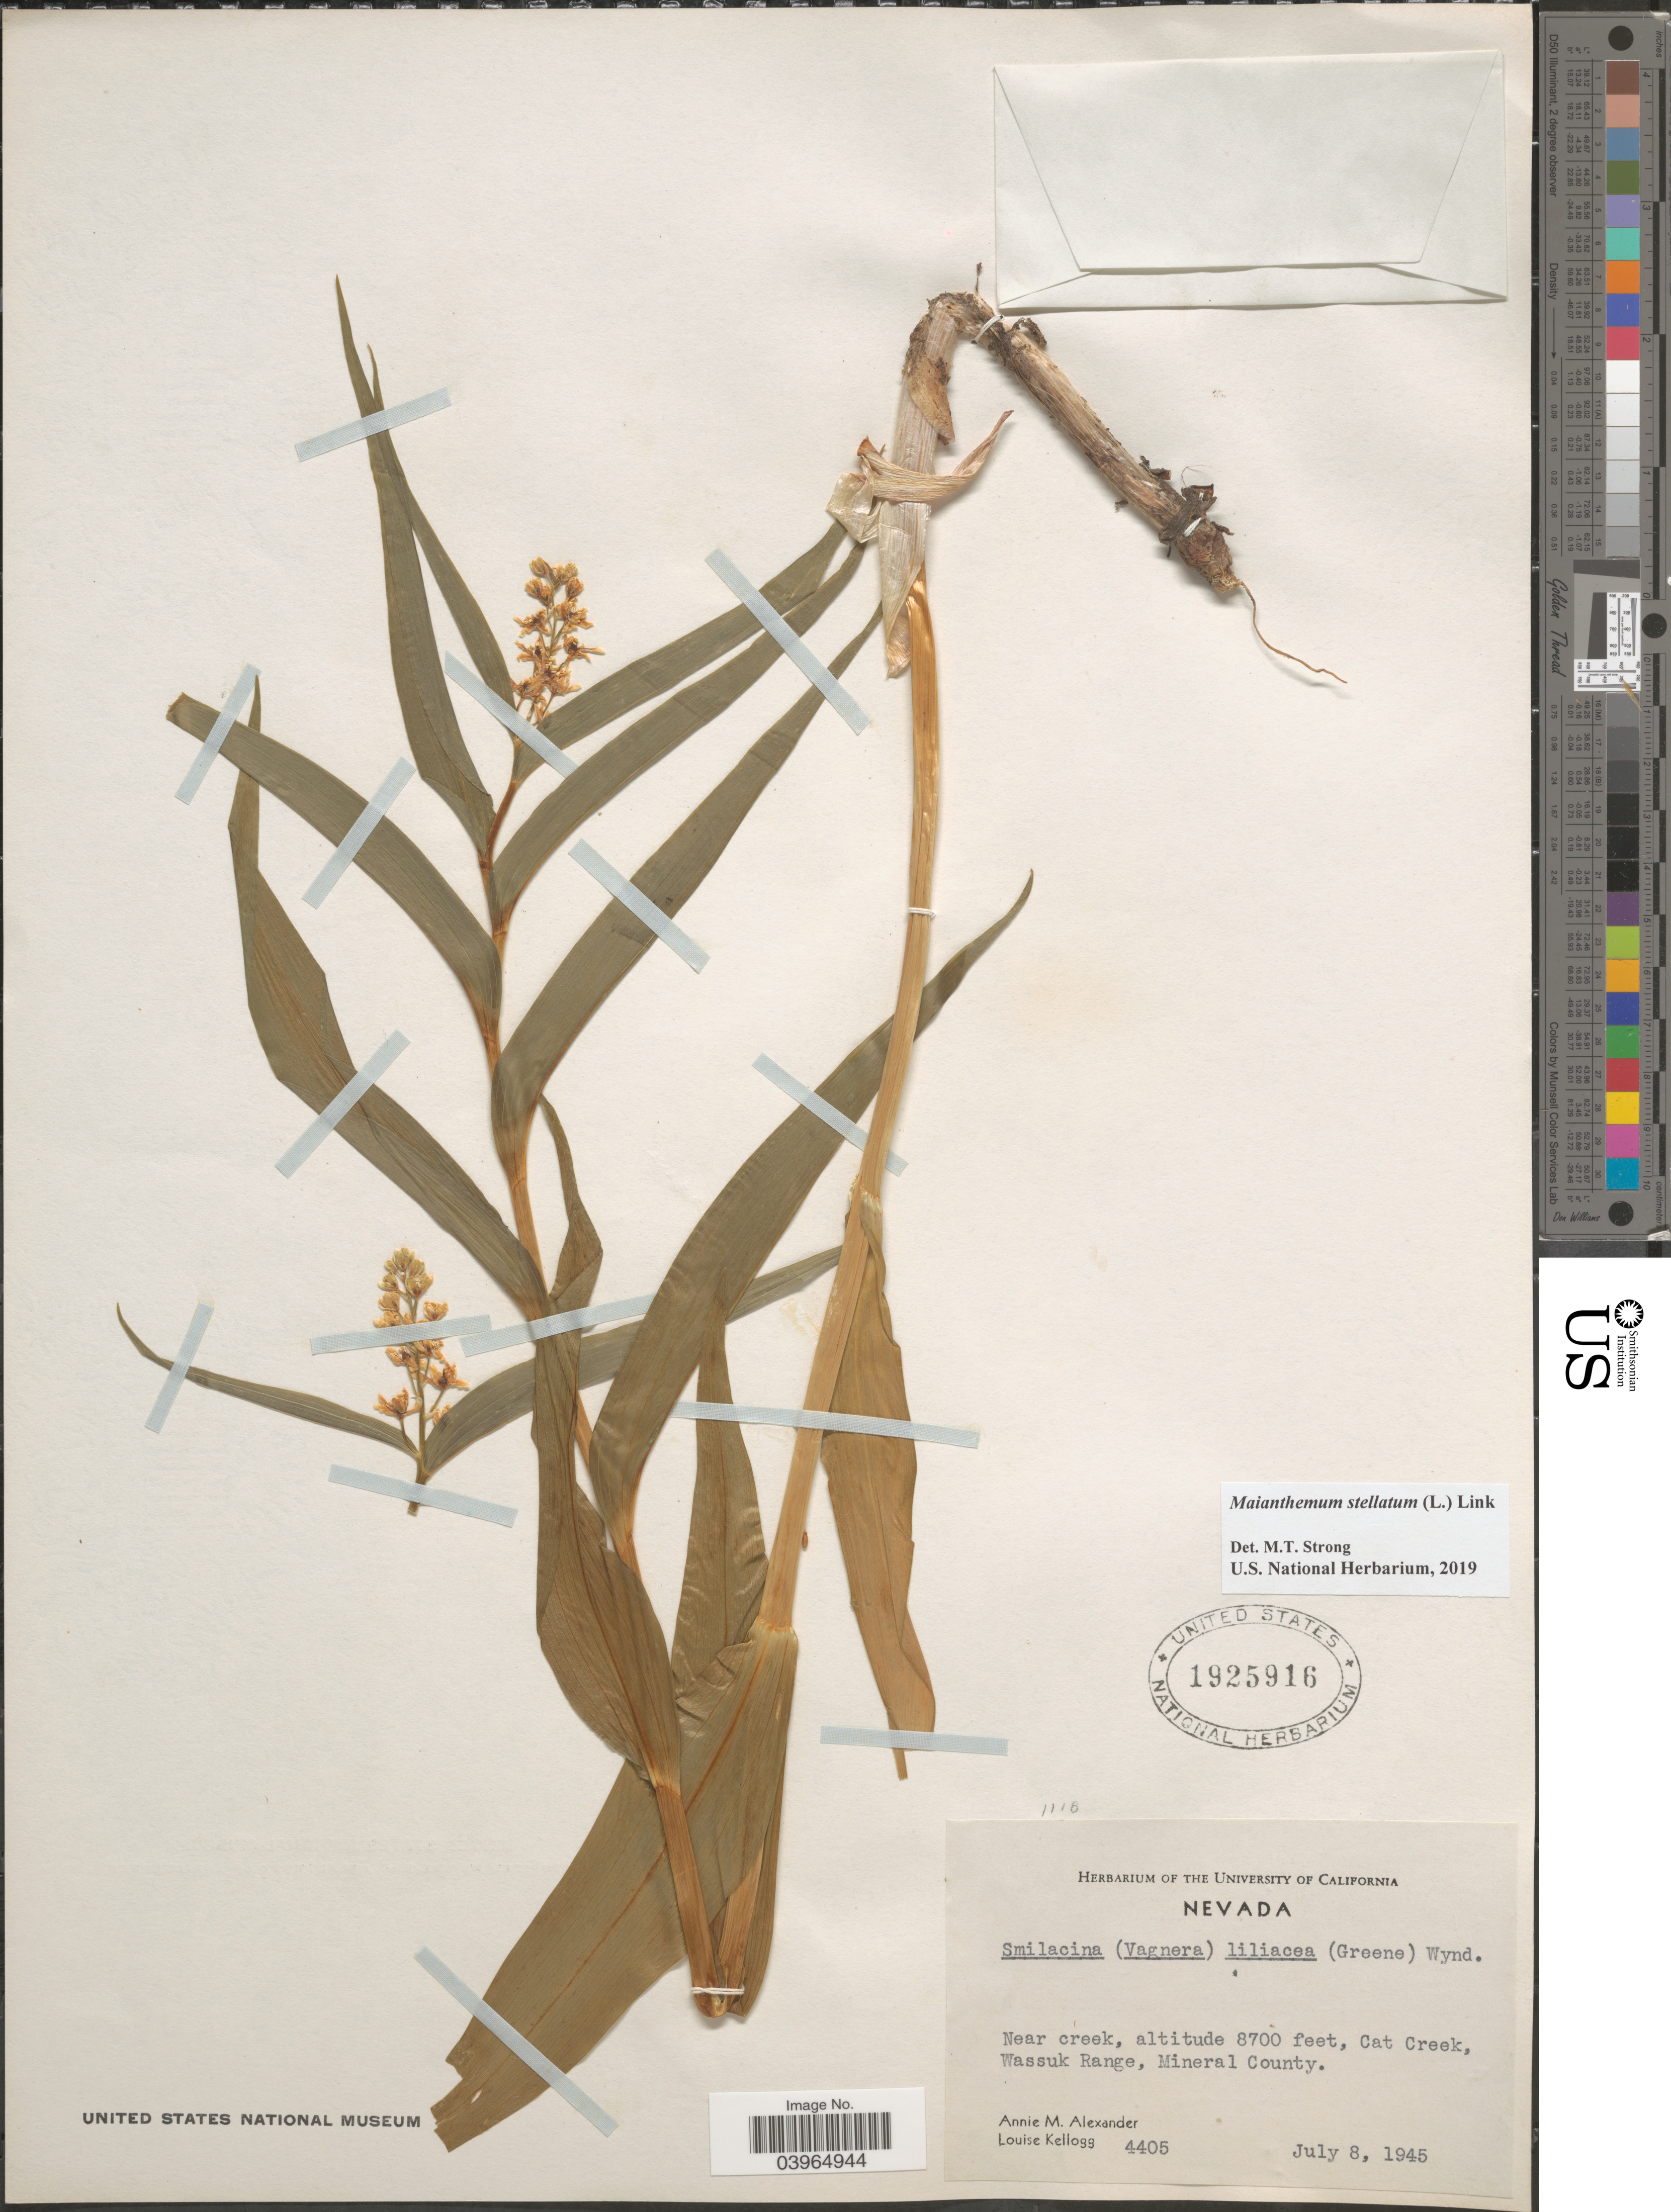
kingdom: Plantae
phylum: Tracheophyta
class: Liliopsida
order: Asparagales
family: Asparagaceae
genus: Maianthemum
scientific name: Maianthemum stellatum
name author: (L.) Link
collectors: A. M. Alexander & L. Kellogg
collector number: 4405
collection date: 1945-07-08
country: United States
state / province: Nevada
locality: Cat Creek, Wassuk Range, Mineral County.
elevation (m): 2652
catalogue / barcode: US 1925916